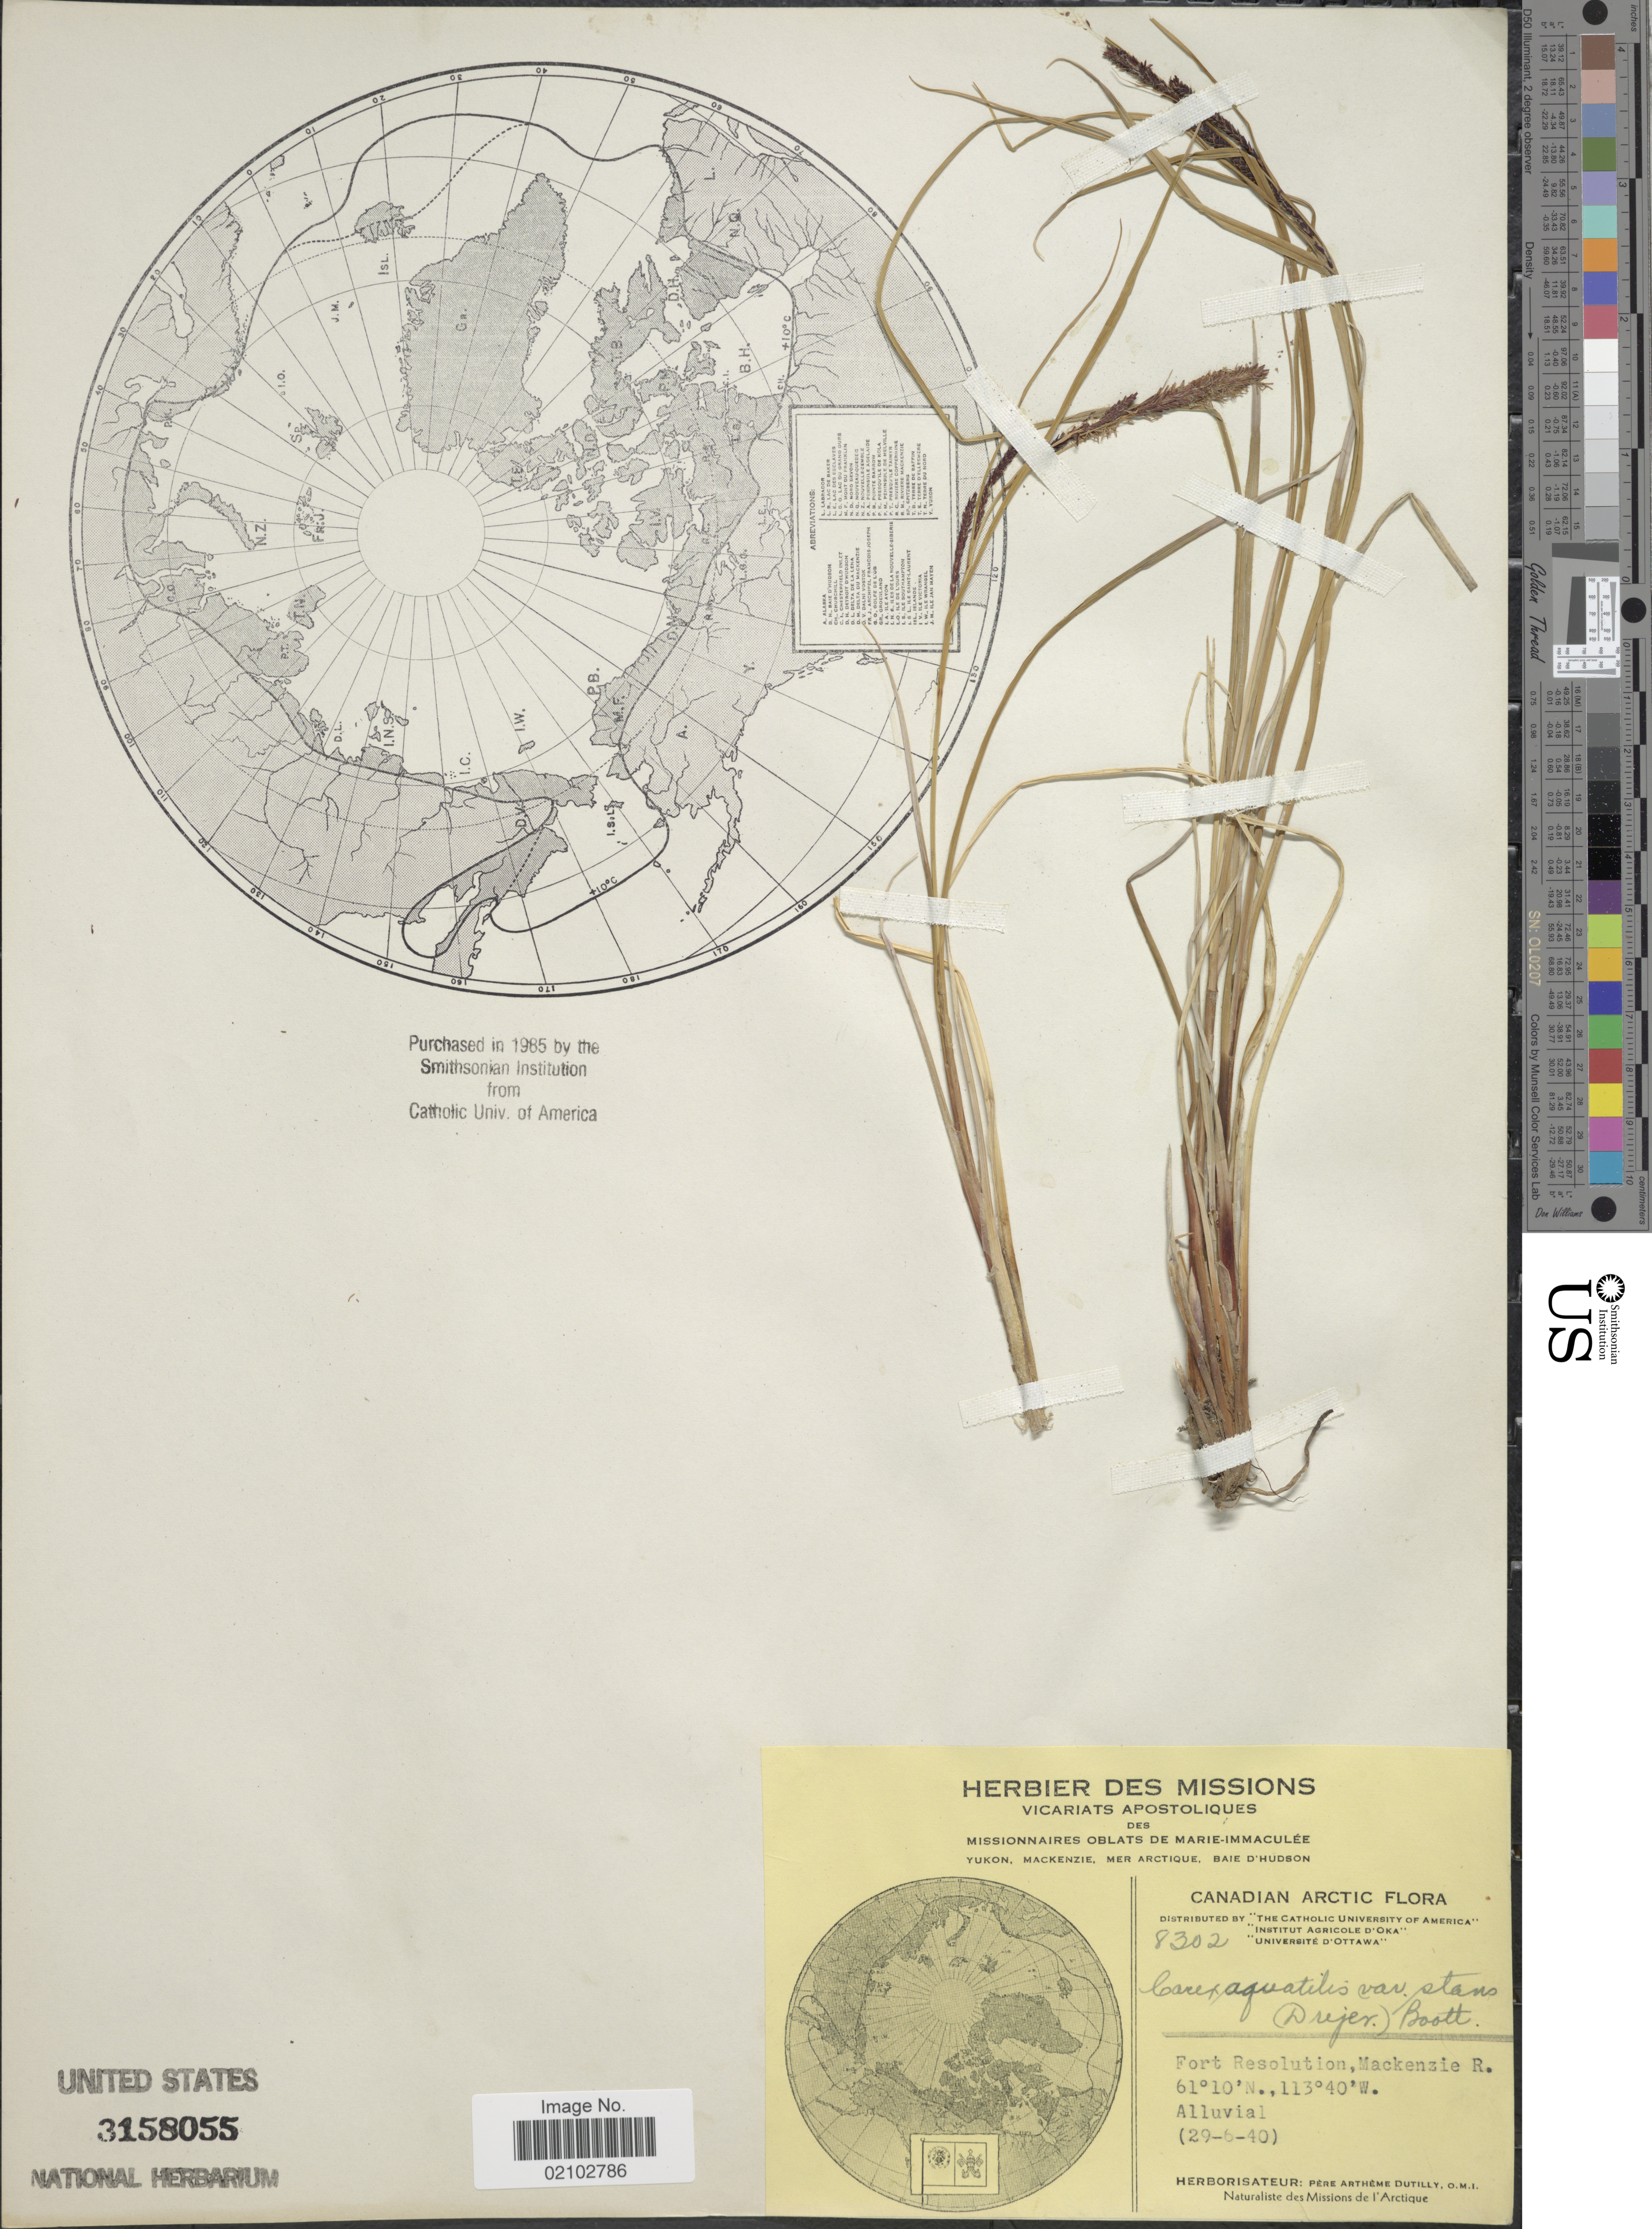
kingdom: Plantae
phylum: Tracheophyta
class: Liliopsida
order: Poales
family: Cyperaceae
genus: Carex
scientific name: Carex aquatilis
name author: Wahlenb.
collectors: A. Dutilly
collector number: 8302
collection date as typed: Transcribed d/m/y: 29/6/40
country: Canada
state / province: Northwest Territories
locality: Canadian Arctic, Fort Resolution, Mackenzie R.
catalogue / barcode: US 3158055